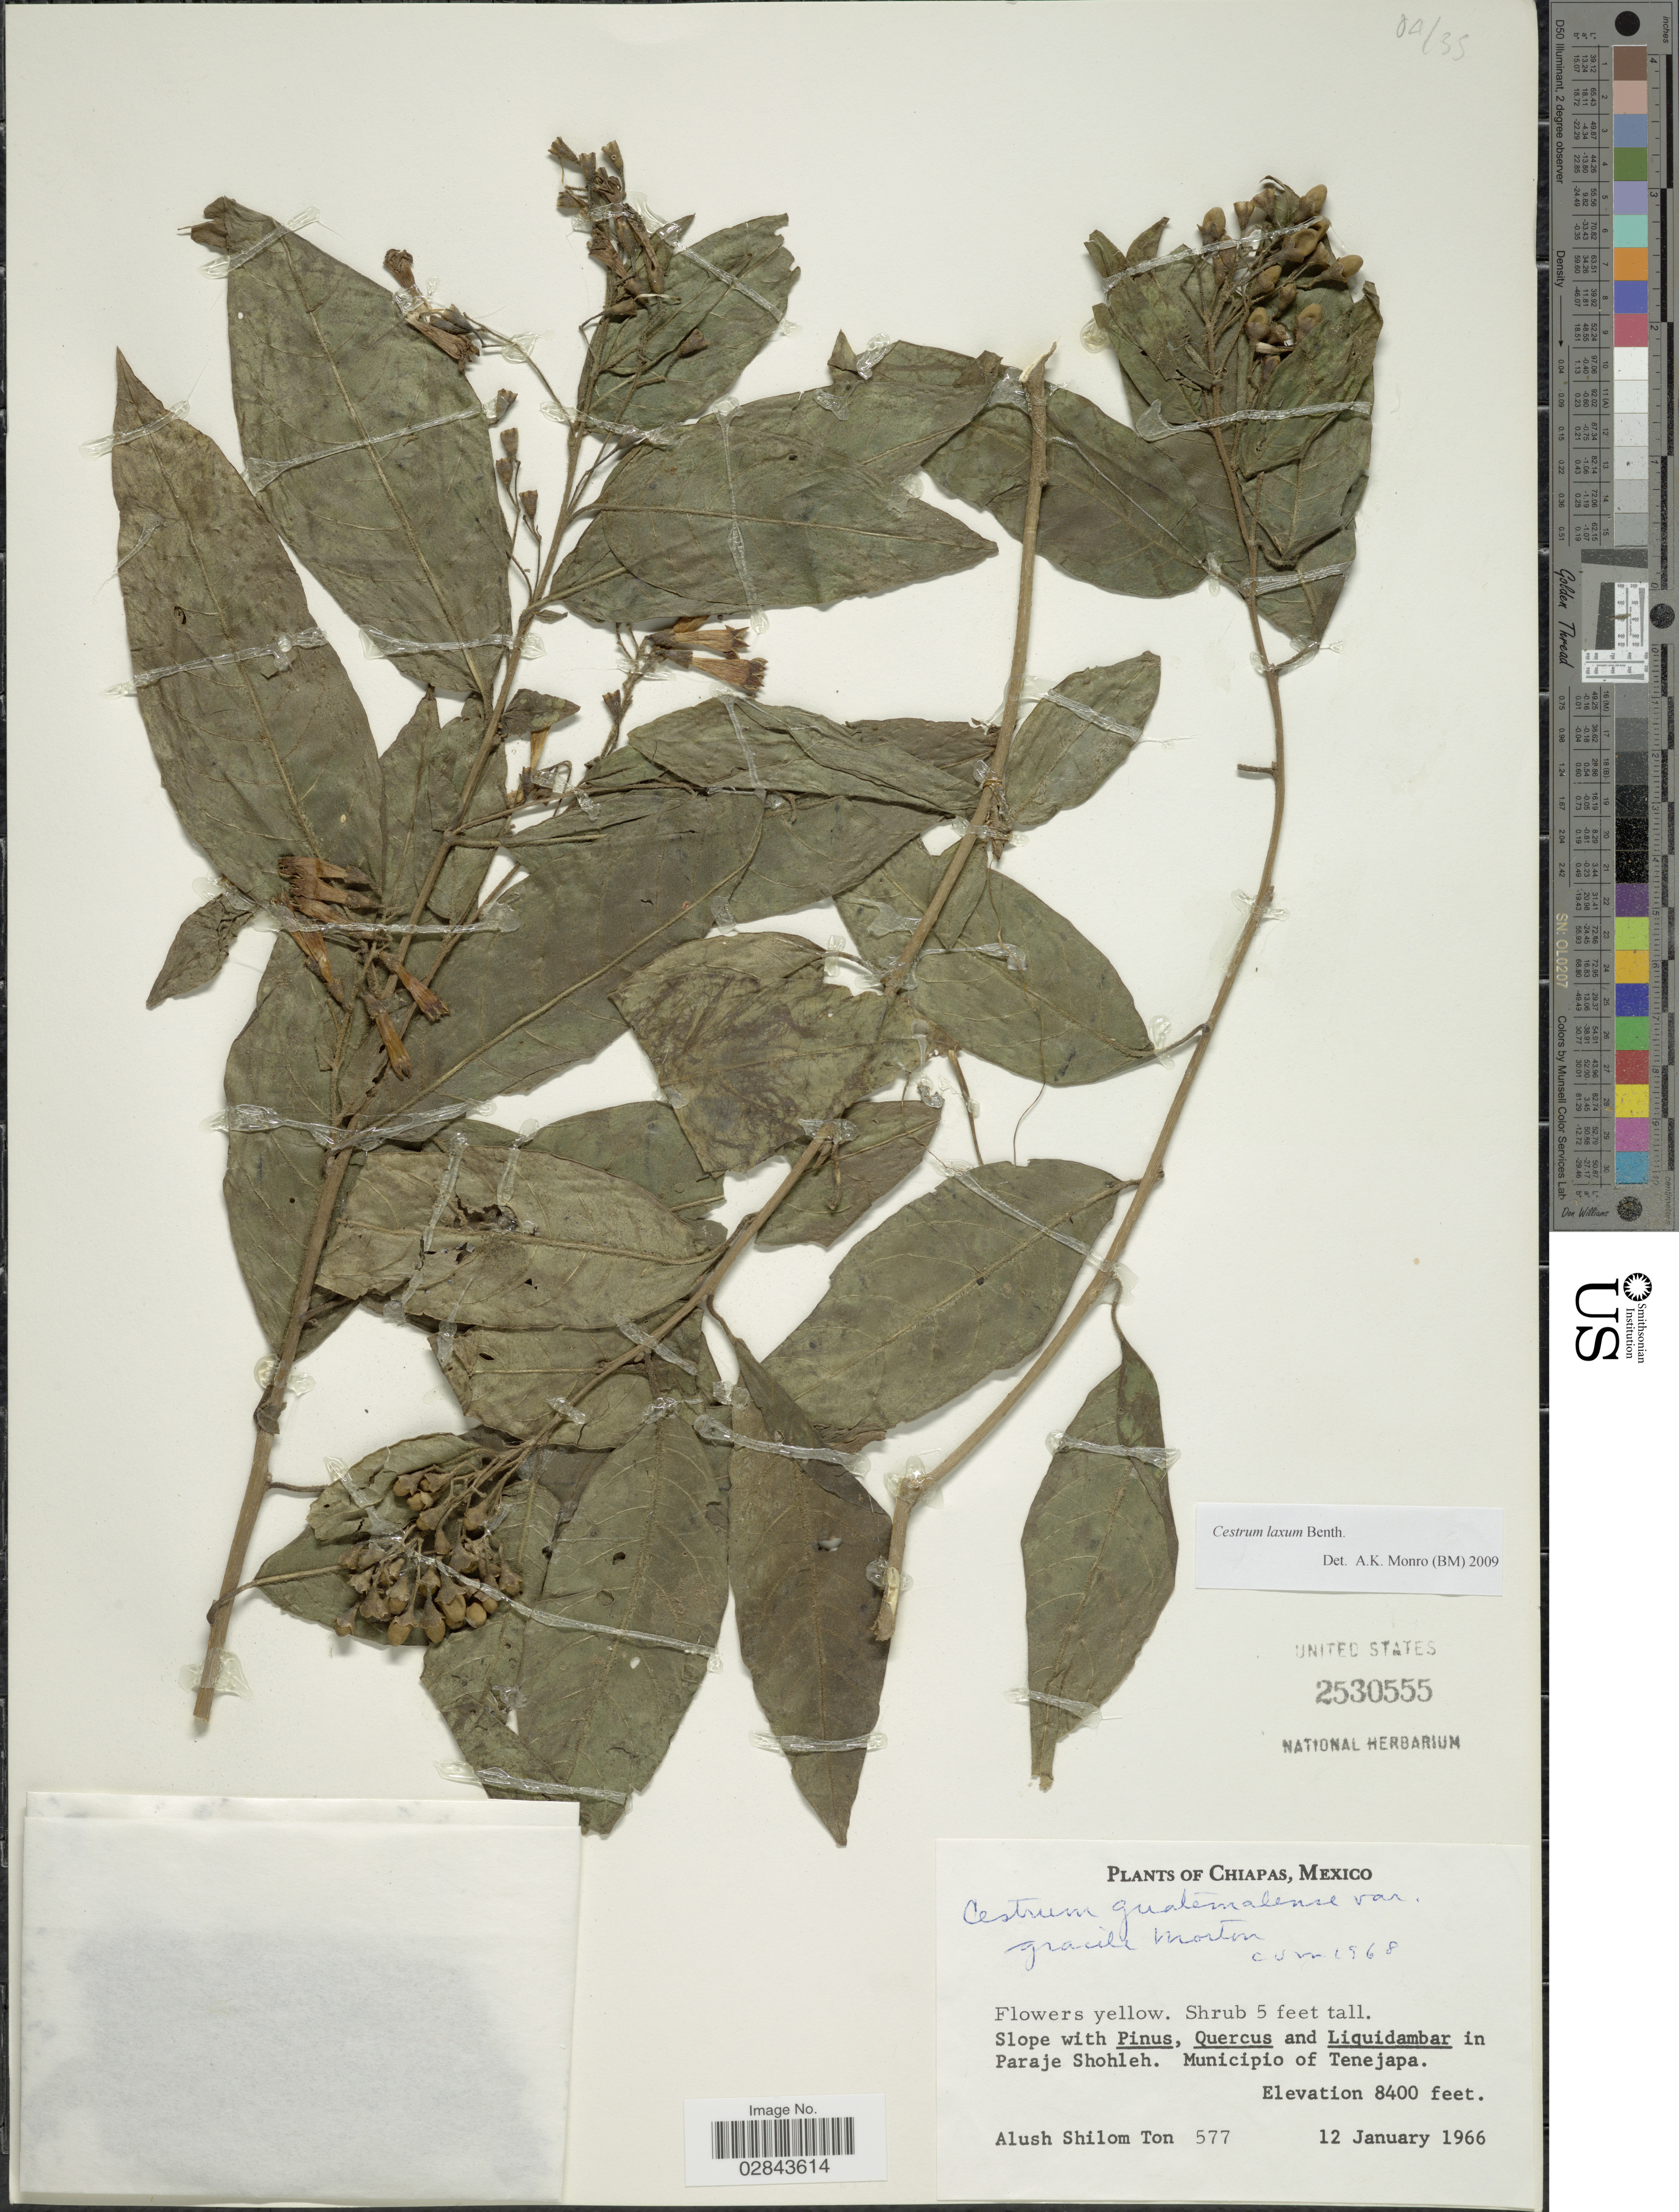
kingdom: Plantae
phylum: Tracheophyta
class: Magnoliopsida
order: Solanales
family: Solanaceae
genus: Cestrum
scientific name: Cestrum laxum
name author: Benth.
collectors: A. M. Ton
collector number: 577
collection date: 1966-01-12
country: Mexico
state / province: Chiapas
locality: In Paraje Shohleh. Municipio of Tenejapa.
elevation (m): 2560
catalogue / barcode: US 2530555